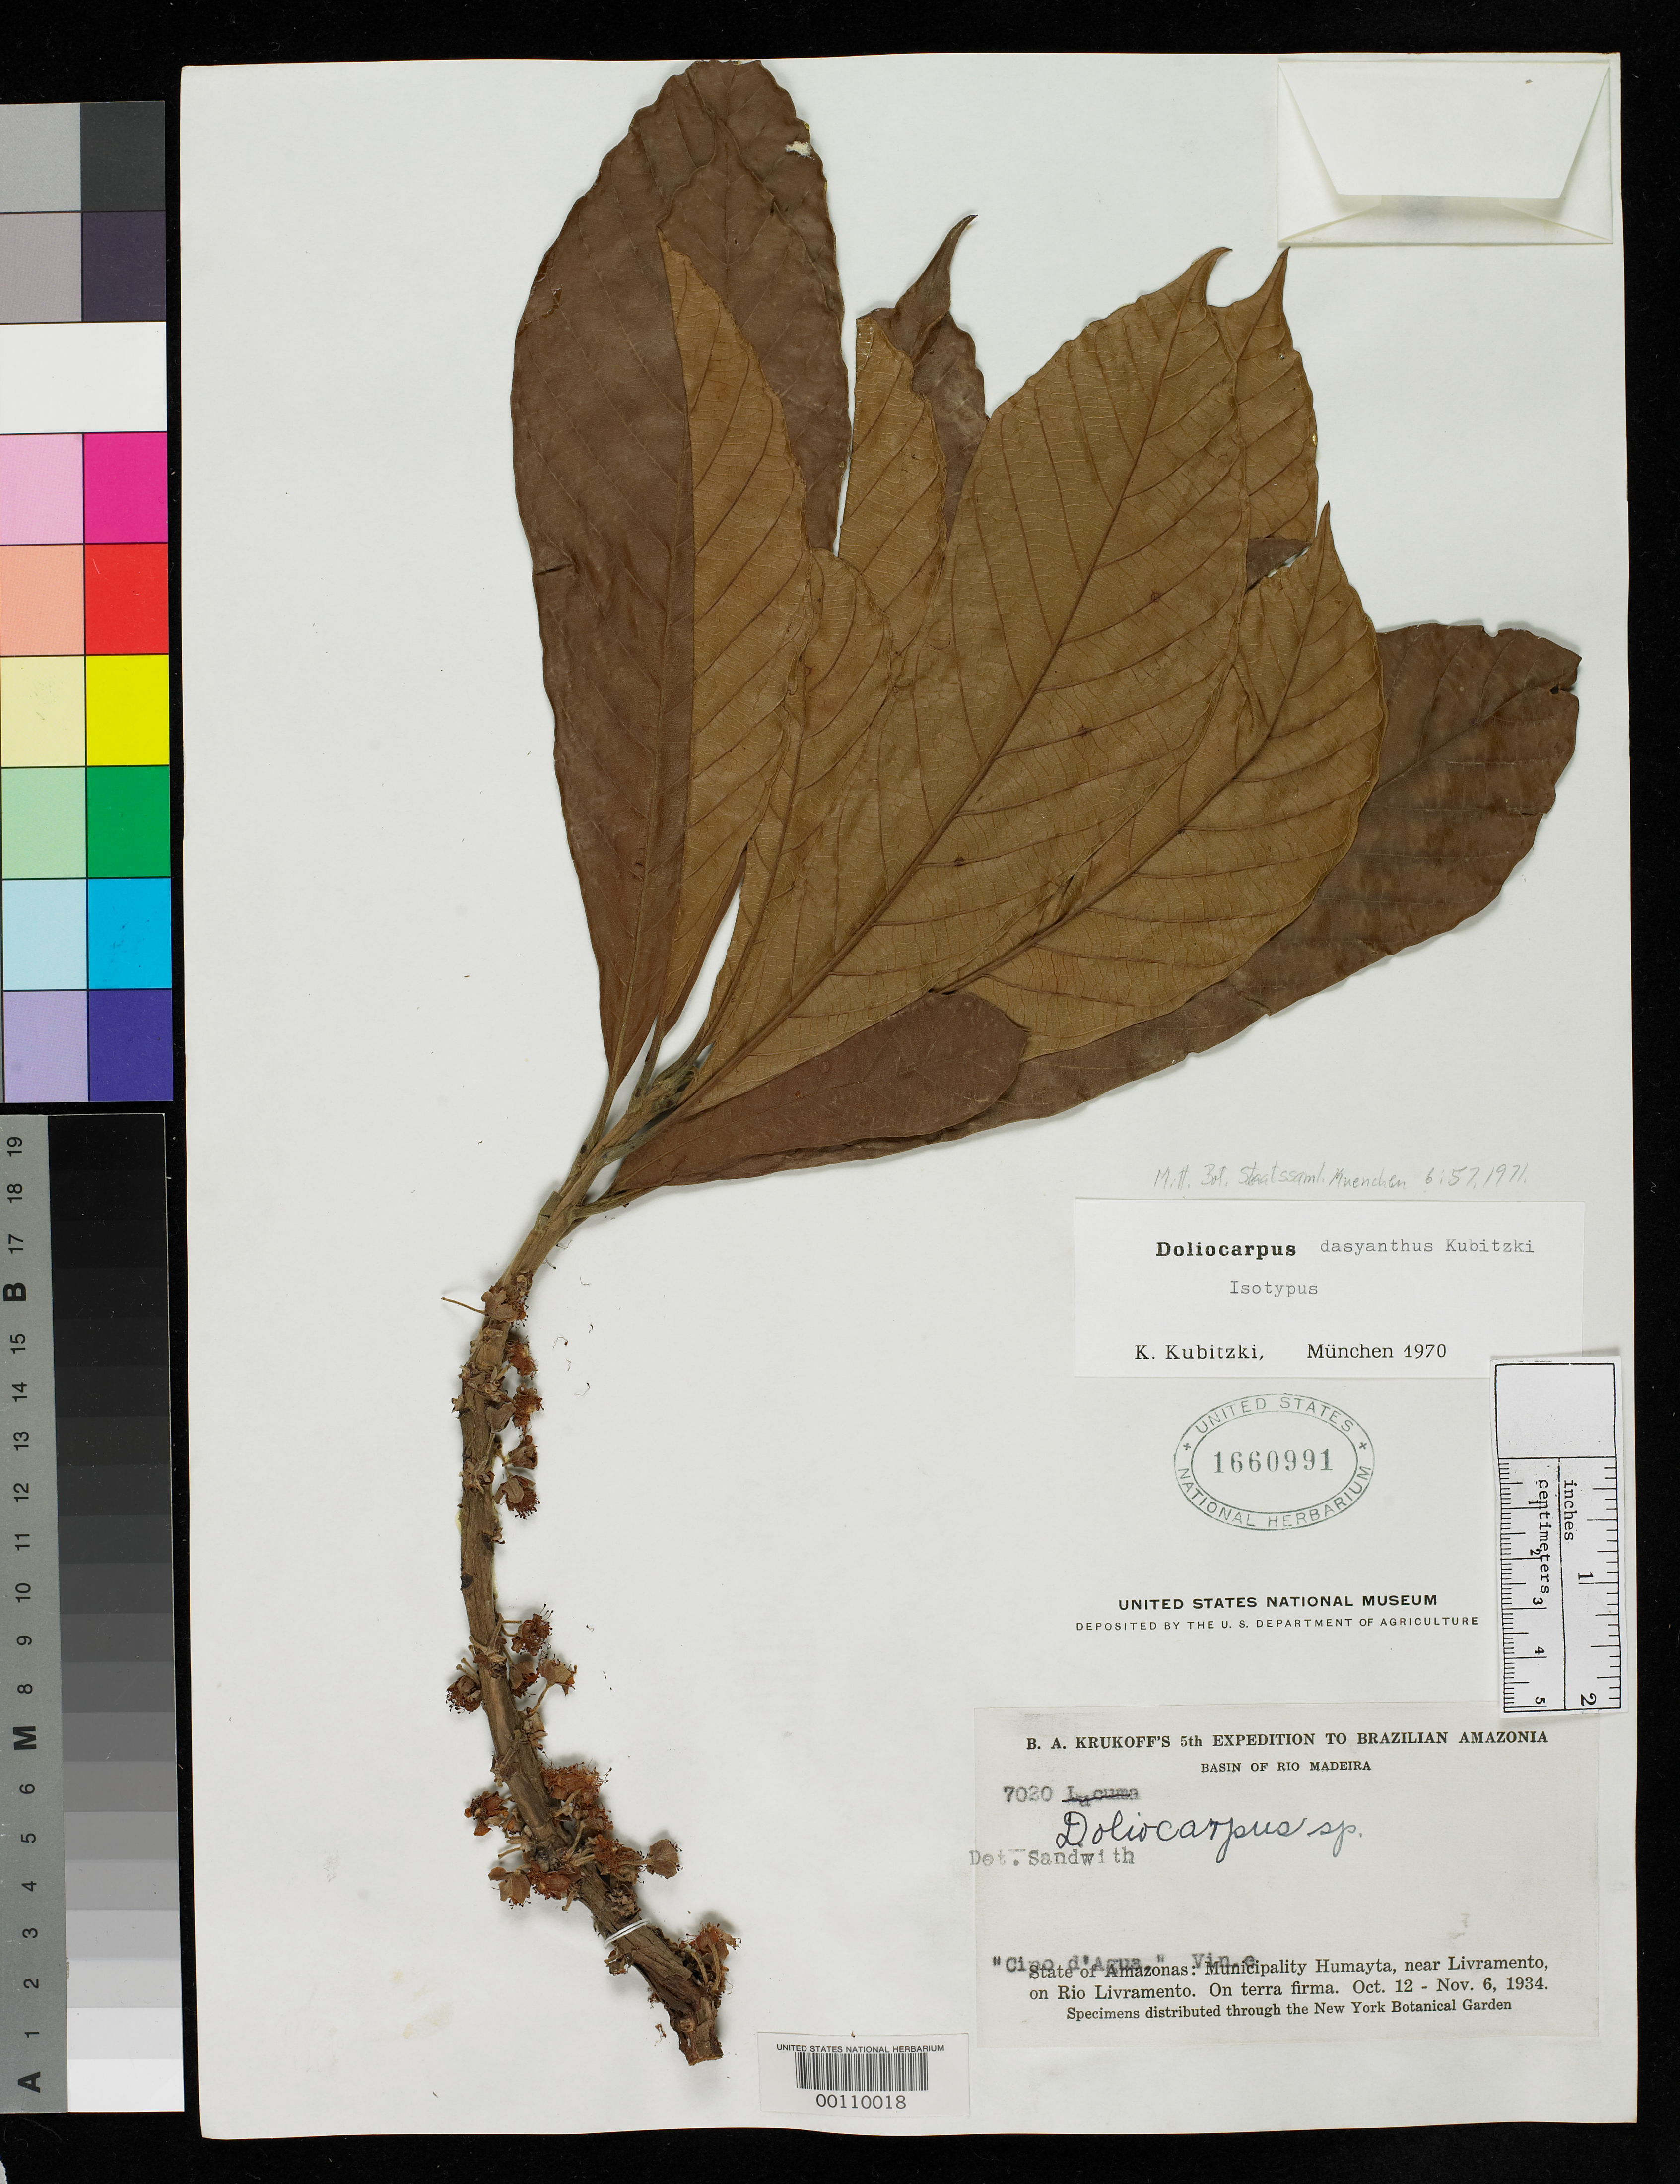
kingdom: Plantae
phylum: Tracheophyta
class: Magnoliopsida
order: Dilleniales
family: Dilleniaceae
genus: Doliocarpus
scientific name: Doliocarpus dasyanthus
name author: Kubitzki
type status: Isotype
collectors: B. A. Krukoff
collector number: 7020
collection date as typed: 12 Oct 1934 to 06 Nov 1934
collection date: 1934-10-12/1934-11-06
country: Brazil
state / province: Amazonas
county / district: Humaitá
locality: Near Livramento, on Rio Livramento.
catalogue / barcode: US 1660991